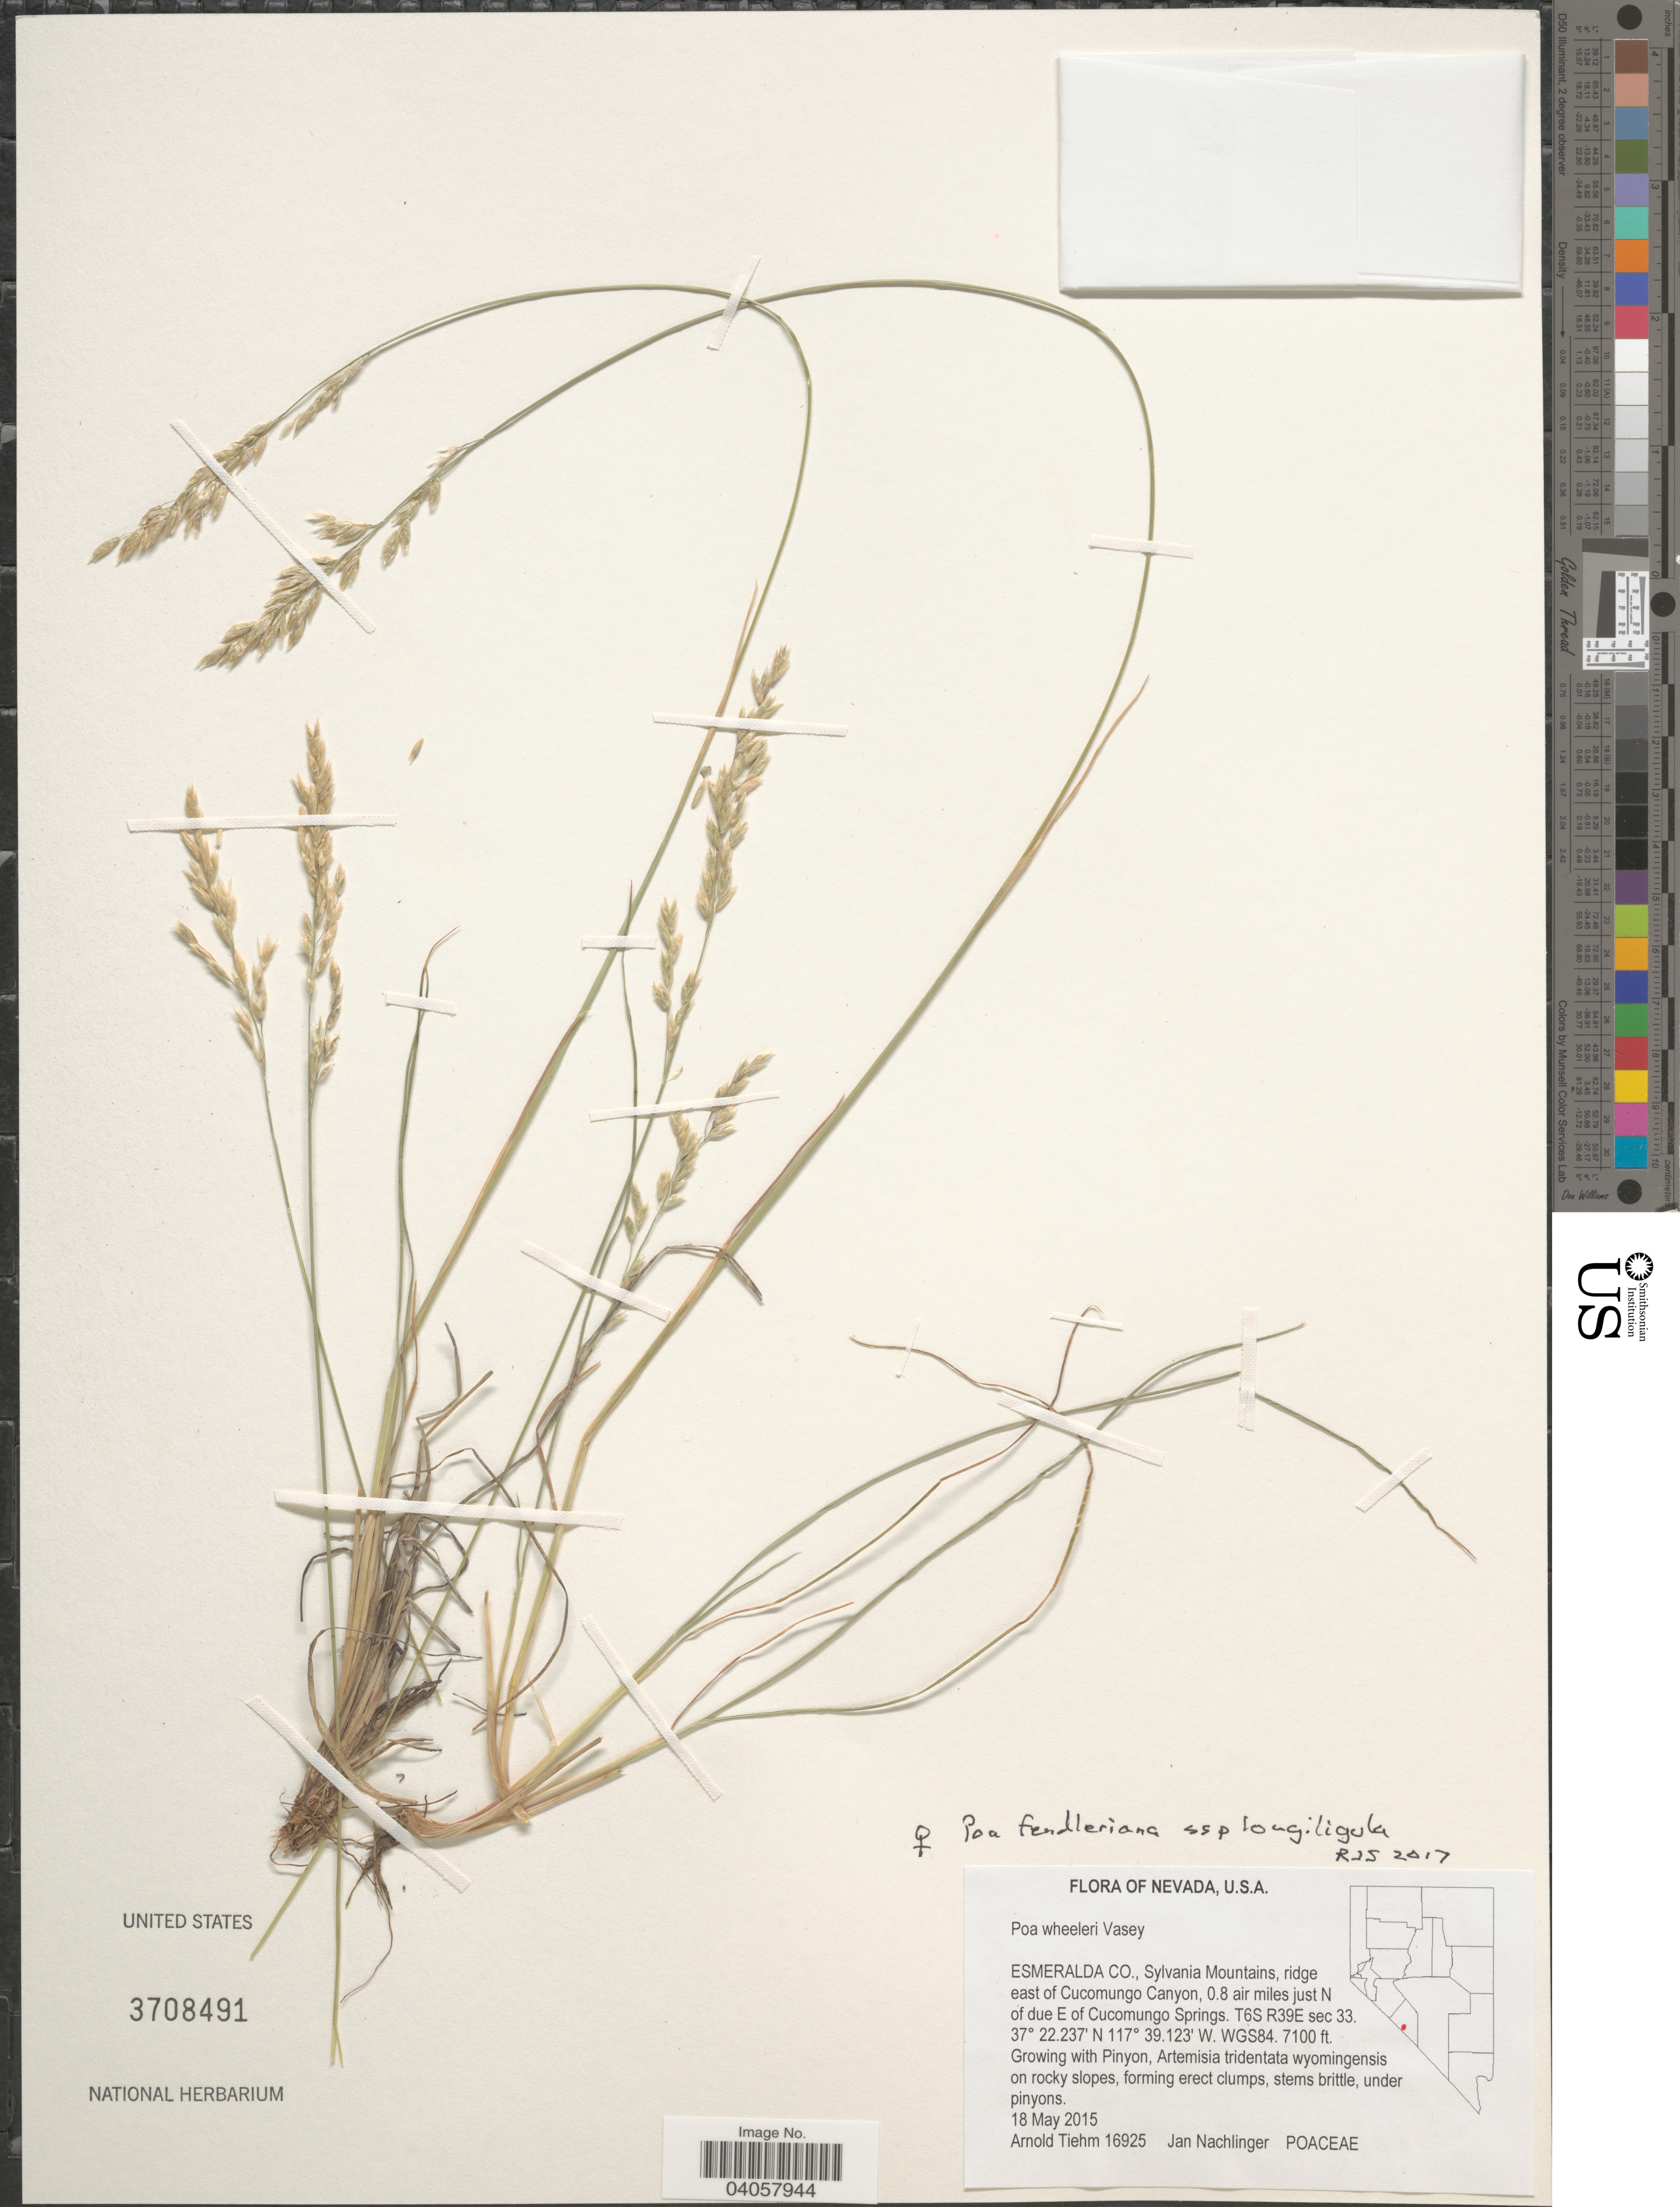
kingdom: Plantae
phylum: Tracheophyta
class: Liliopsida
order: Poales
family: Poaceae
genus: Poa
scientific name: Poa fendleriana subsp. longiligula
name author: (Scribn. & T.A. Williams) Soreng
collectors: A. Tiehm & J. Nachlinger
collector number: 16925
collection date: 2015-05-18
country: United States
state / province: Nevada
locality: Esmeralda Co., Sylvania Mountains, ridge east of Cucumungo Canyon, 0.8 air miles just N of due E of Cucomungo Springs. T6S R39E sec 33. WGS84.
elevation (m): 2164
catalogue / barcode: US 3708491